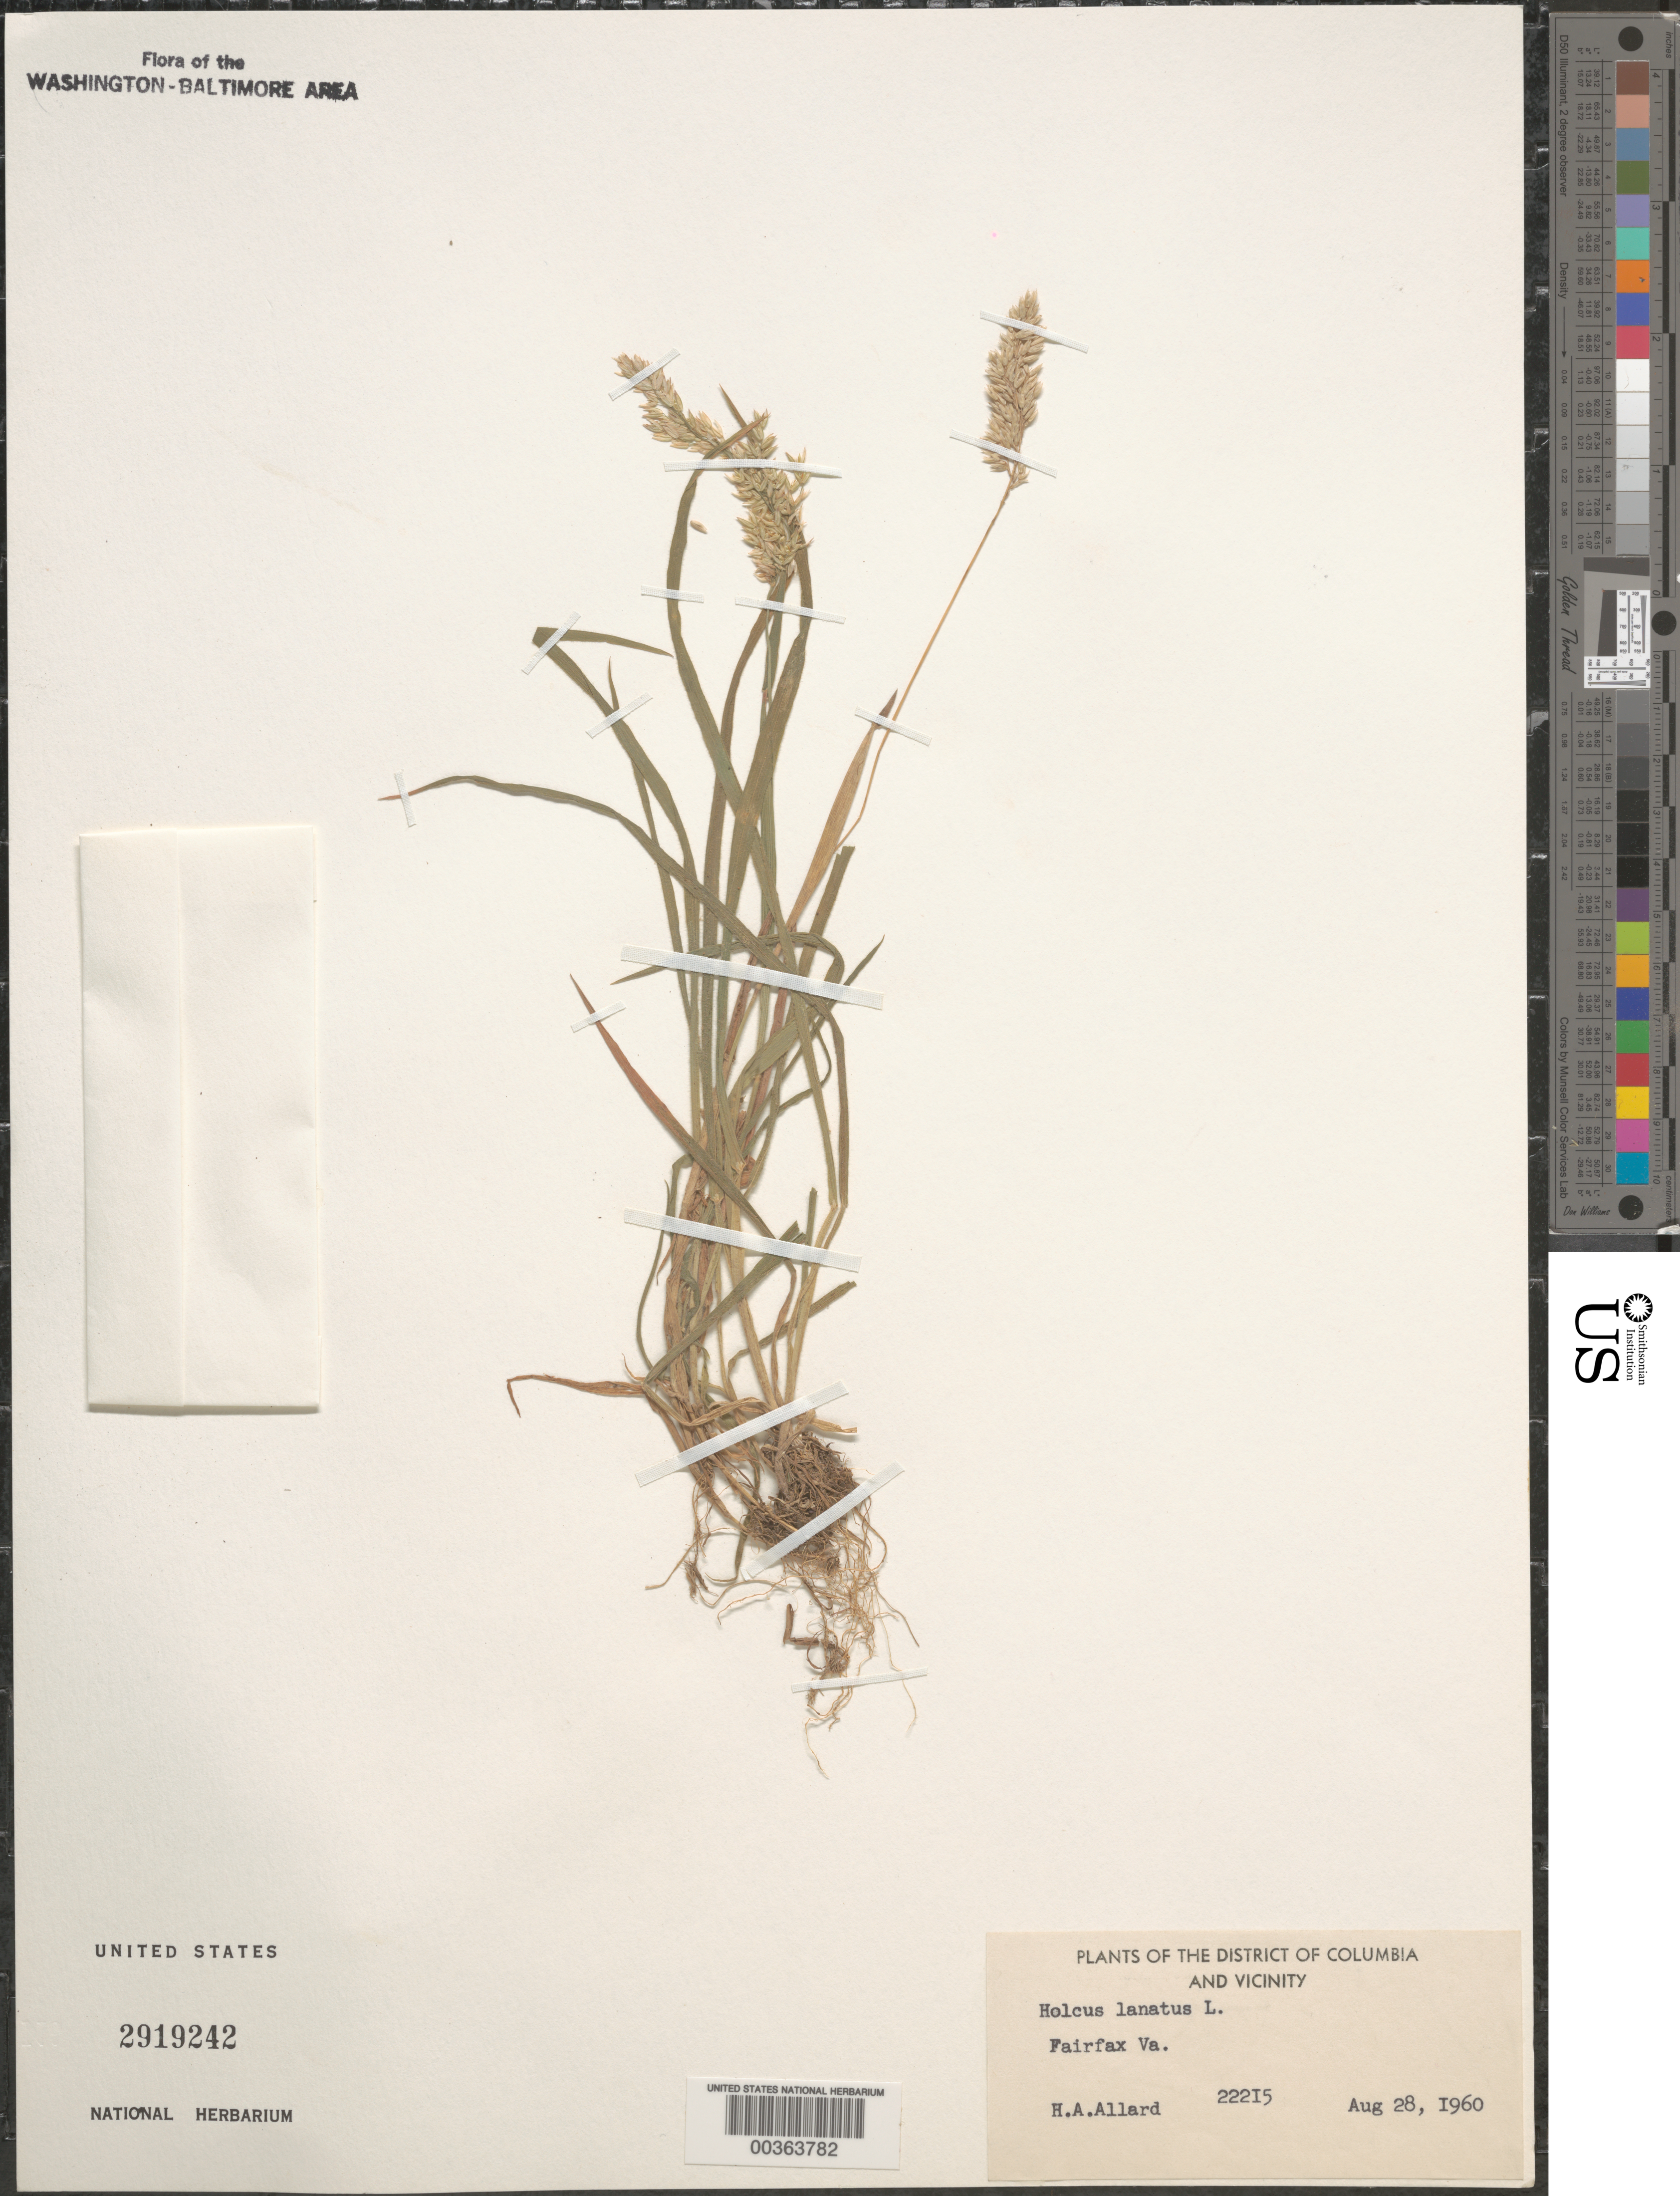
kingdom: Plantae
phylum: Tracheophyta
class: Liliopsida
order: Poales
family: Poaceae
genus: Holcus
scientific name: Holcus lanatus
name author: L.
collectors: H. A. Allard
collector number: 22215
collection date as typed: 28 Aug 1960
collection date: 1960-08-28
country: United States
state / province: Virginia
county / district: Fairfax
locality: Fairfax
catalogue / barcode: US 2919242